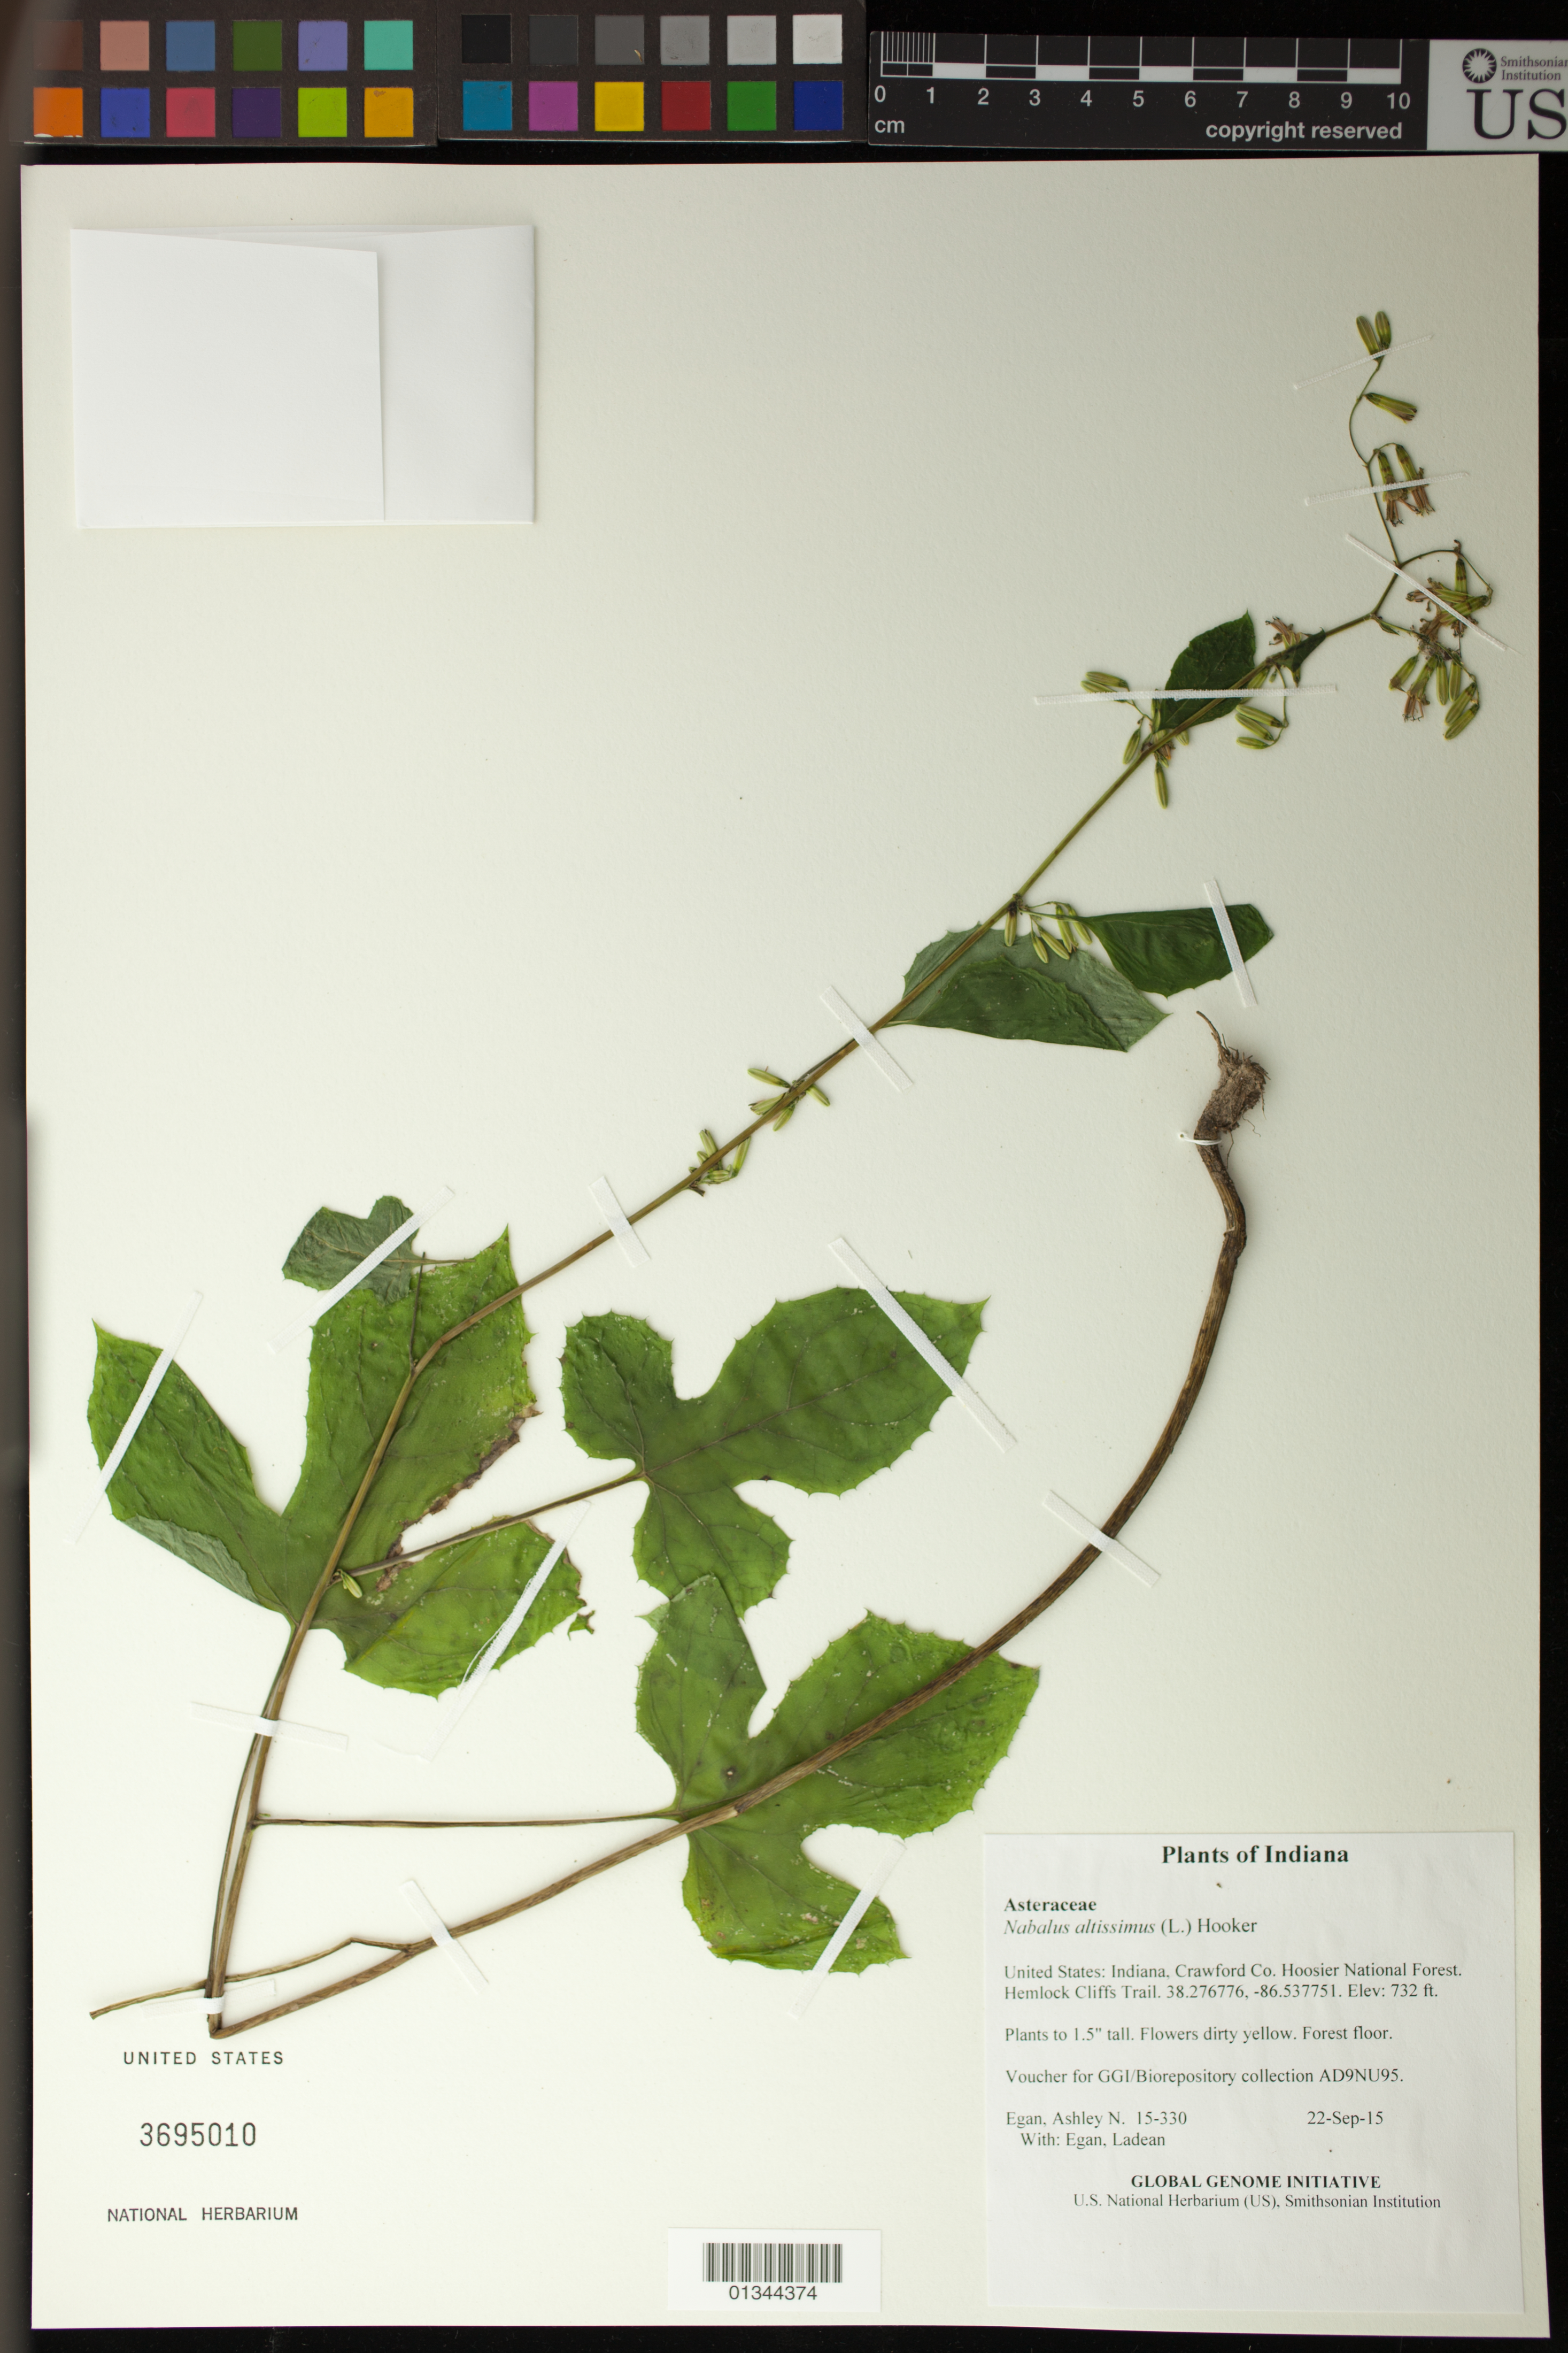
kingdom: Plantae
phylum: Tracheophyta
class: Magnoliopsida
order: Asterales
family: Asteraceae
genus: Nabalus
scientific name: Nabalus altissimus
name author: (L.) Hook.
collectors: A. N. Egan & L. Egan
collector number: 15-330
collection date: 2015-09-22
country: United States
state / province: Indiana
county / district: Crawford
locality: Hoosier National Forest. Hemlock Cliffs Trail.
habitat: Forest floor.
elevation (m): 223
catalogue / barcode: US 3695010